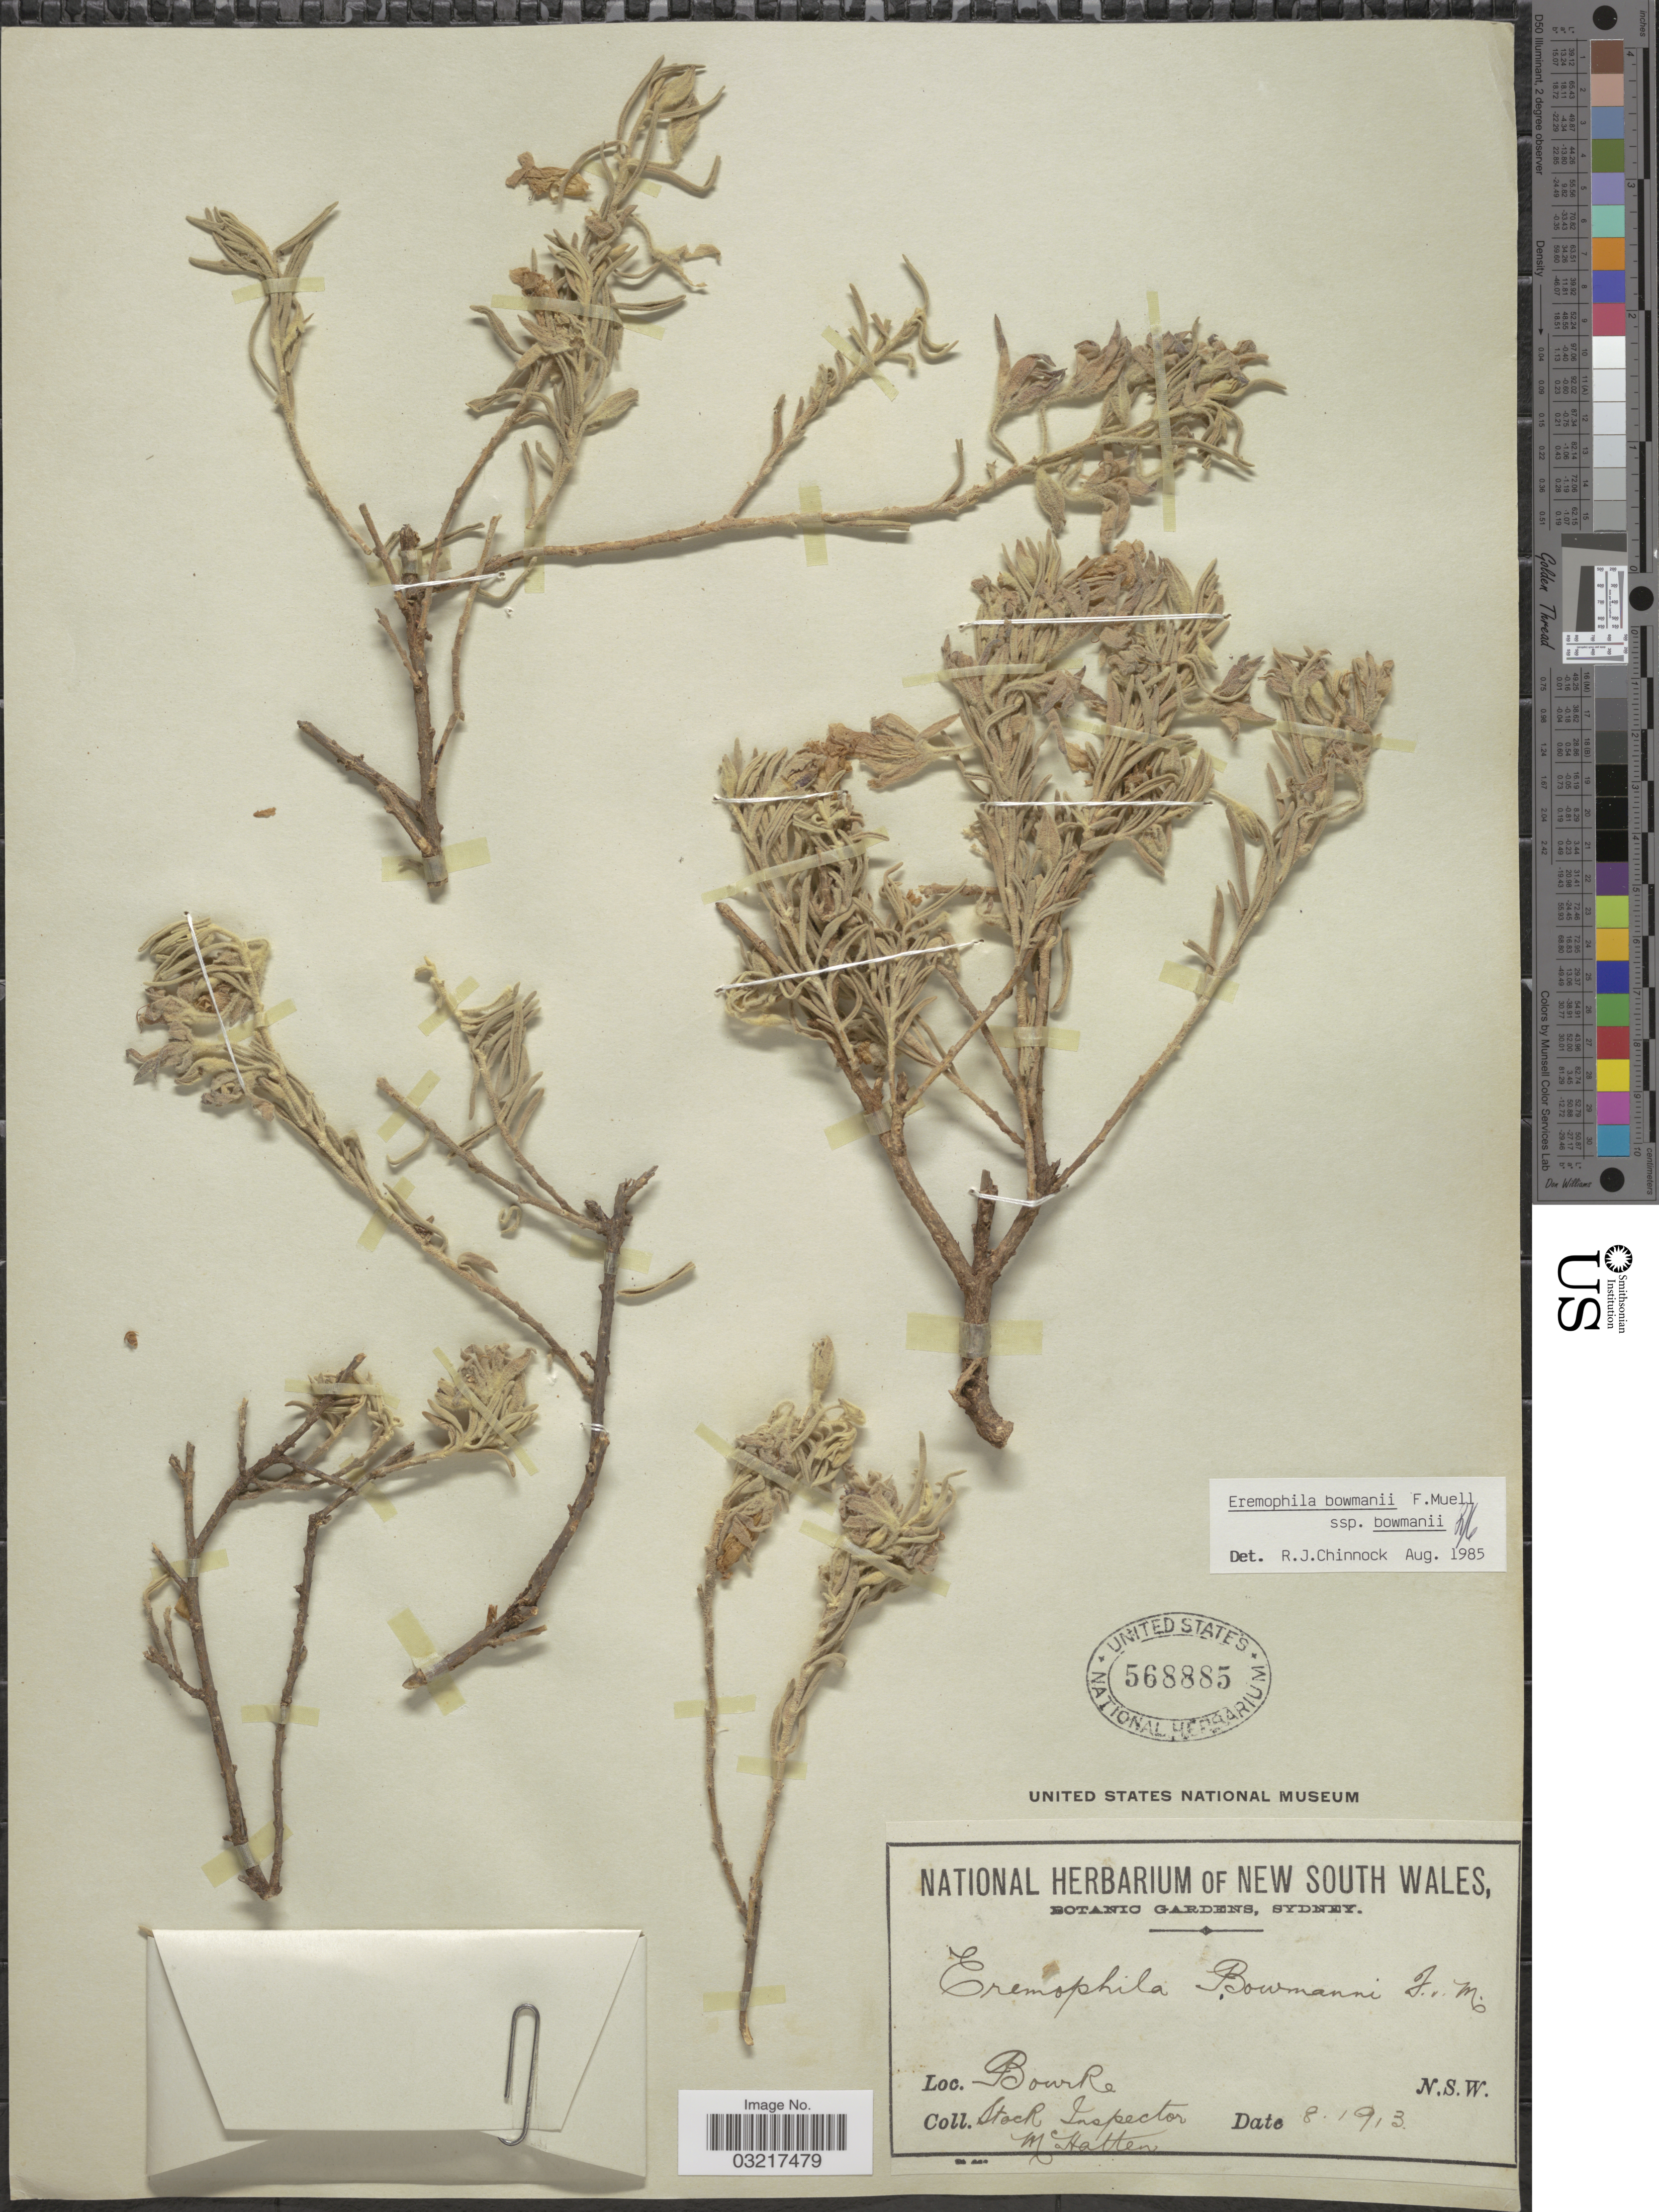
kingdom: Plantae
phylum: Tracheophyta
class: Magnoliopsida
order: Lamiales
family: Scrophulariaceae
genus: Eremophila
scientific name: Eremophila bowmanii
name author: F. Muell.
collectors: Stock Inspector Hatton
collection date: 1913-08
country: Australia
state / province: New South Wales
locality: Bourke.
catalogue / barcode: US 568885